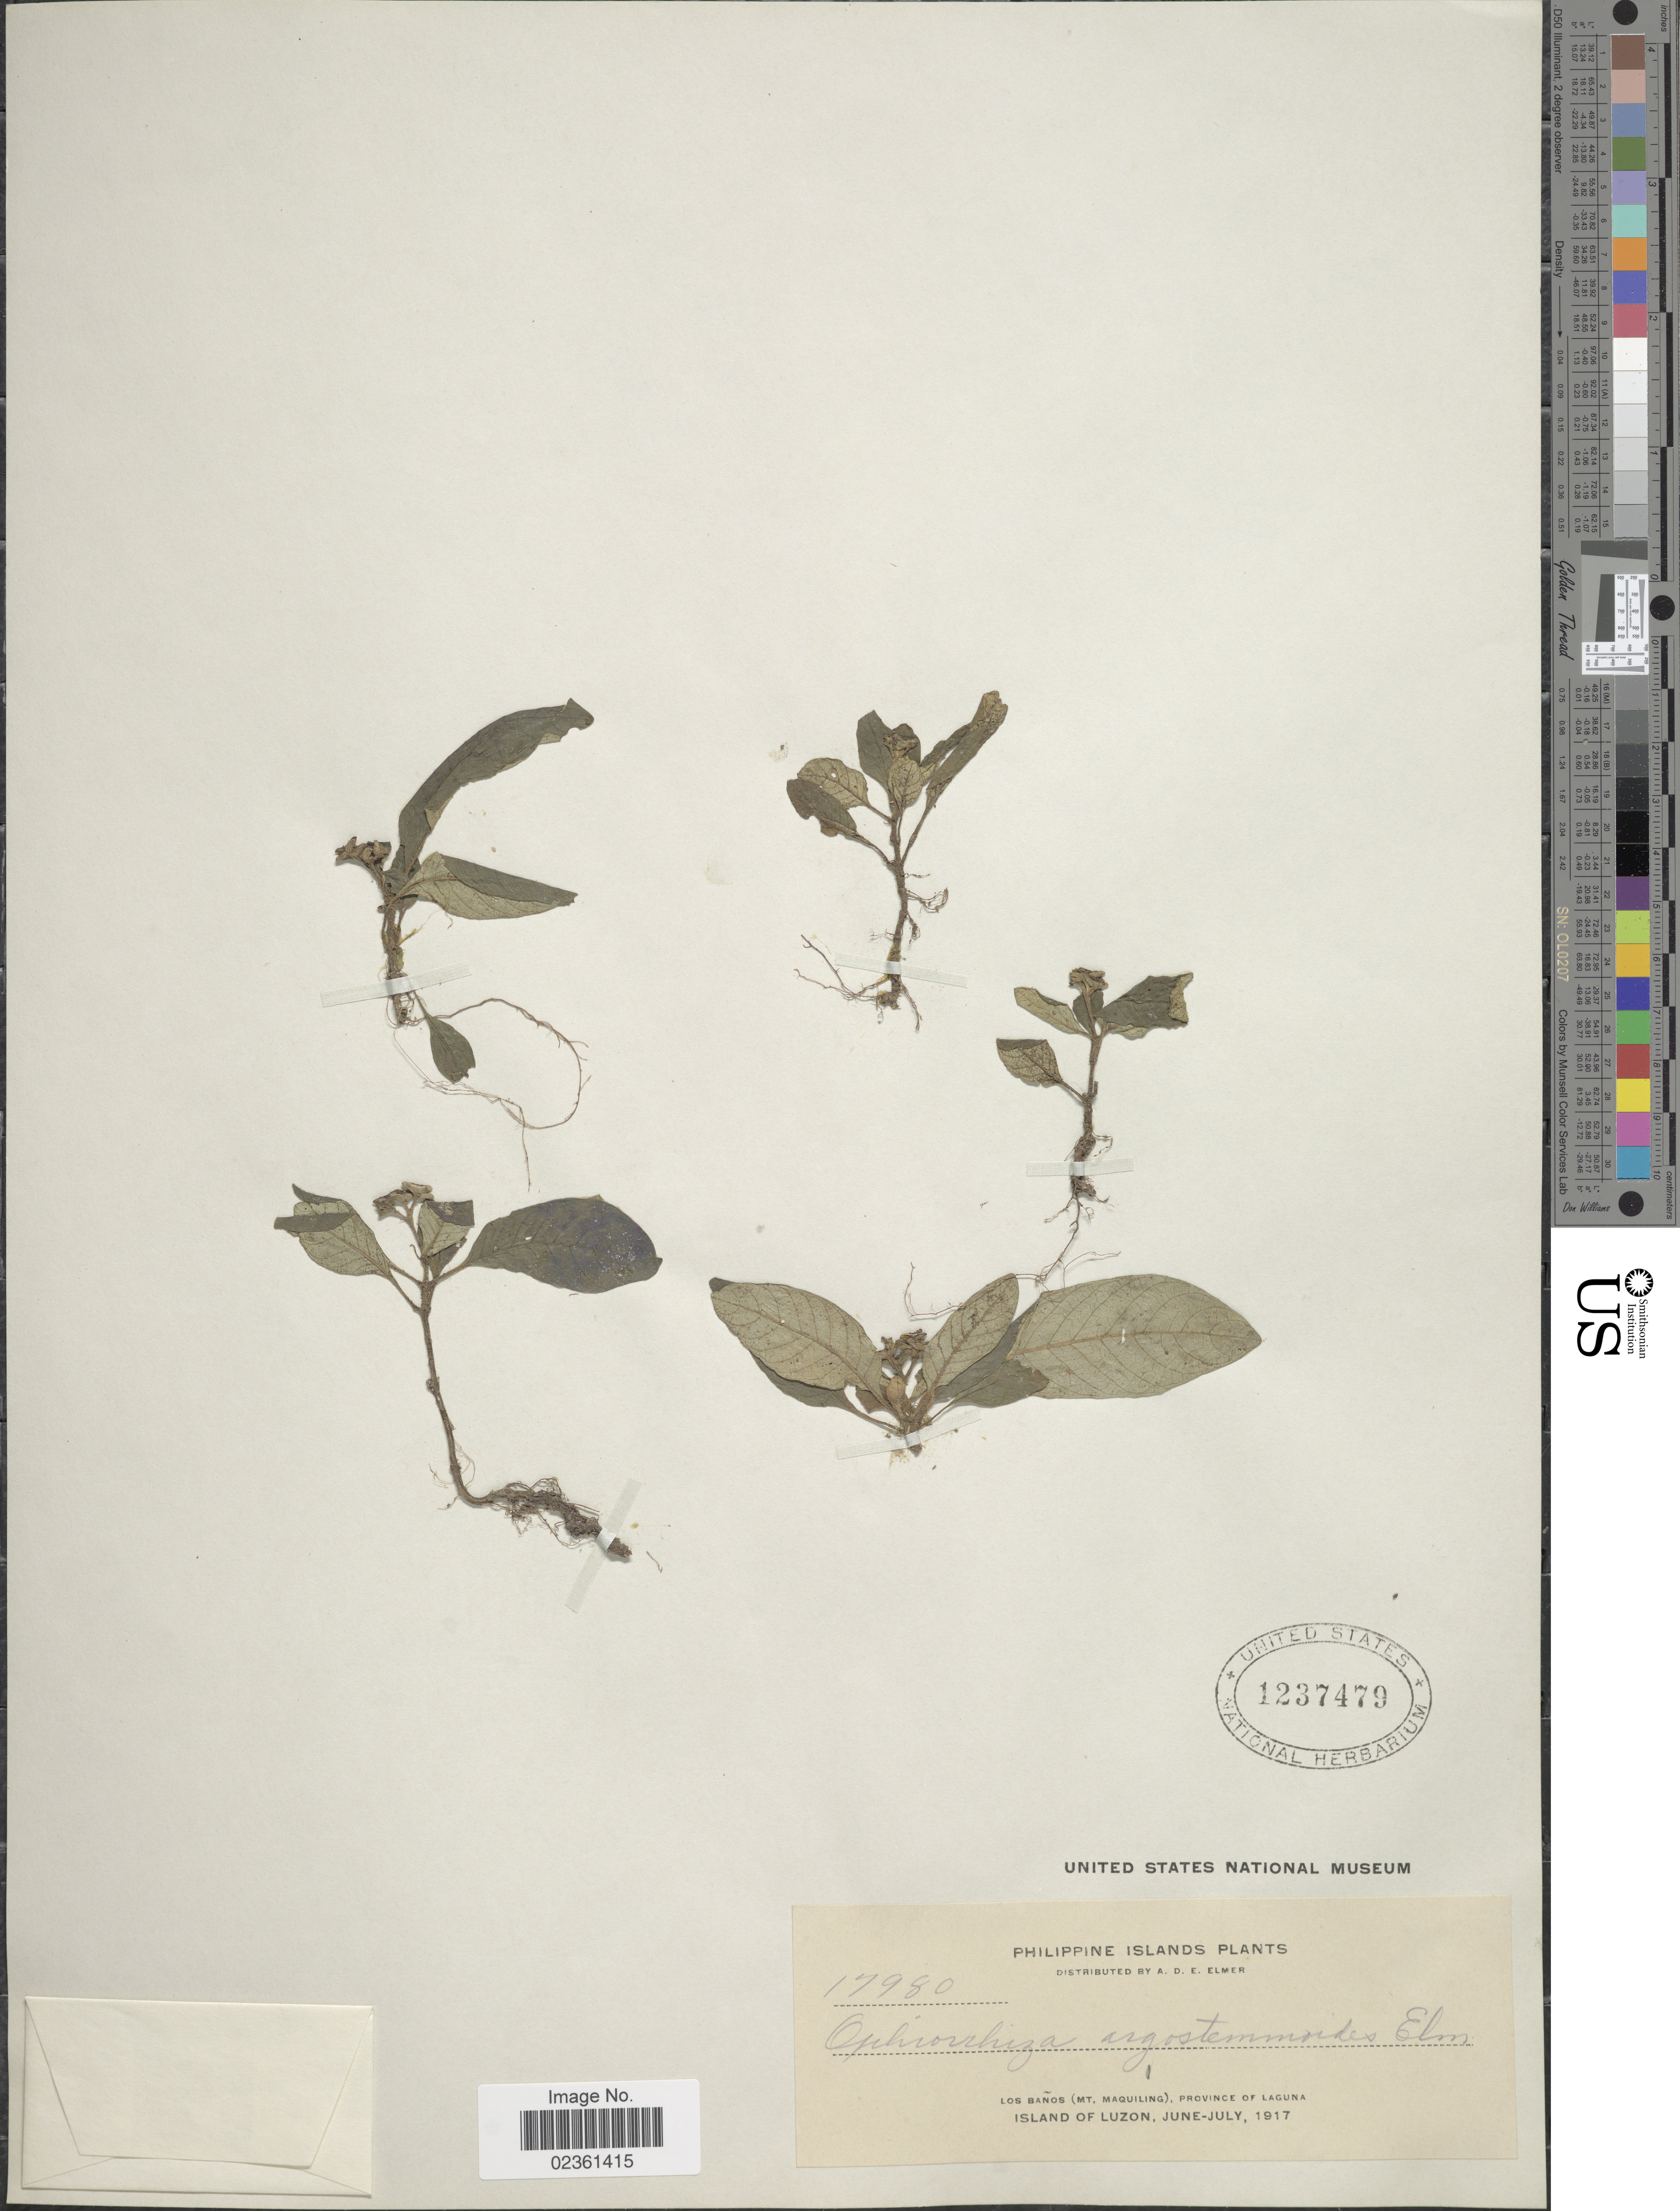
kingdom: Plantae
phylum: Tracheophyta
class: Magnoliopsida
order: Gentianales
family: Rubiaceae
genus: Ophiorrhiza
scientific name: Ophiorrhiza argostemmoides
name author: Elmer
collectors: A. D. E. Elmer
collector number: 17980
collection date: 1917-06/1917-07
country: Philippines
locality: Philippine Islands, Los Banos (Mt. Maquiling), Province of Laguna, Island of Luzon.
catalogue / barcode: US 1237479